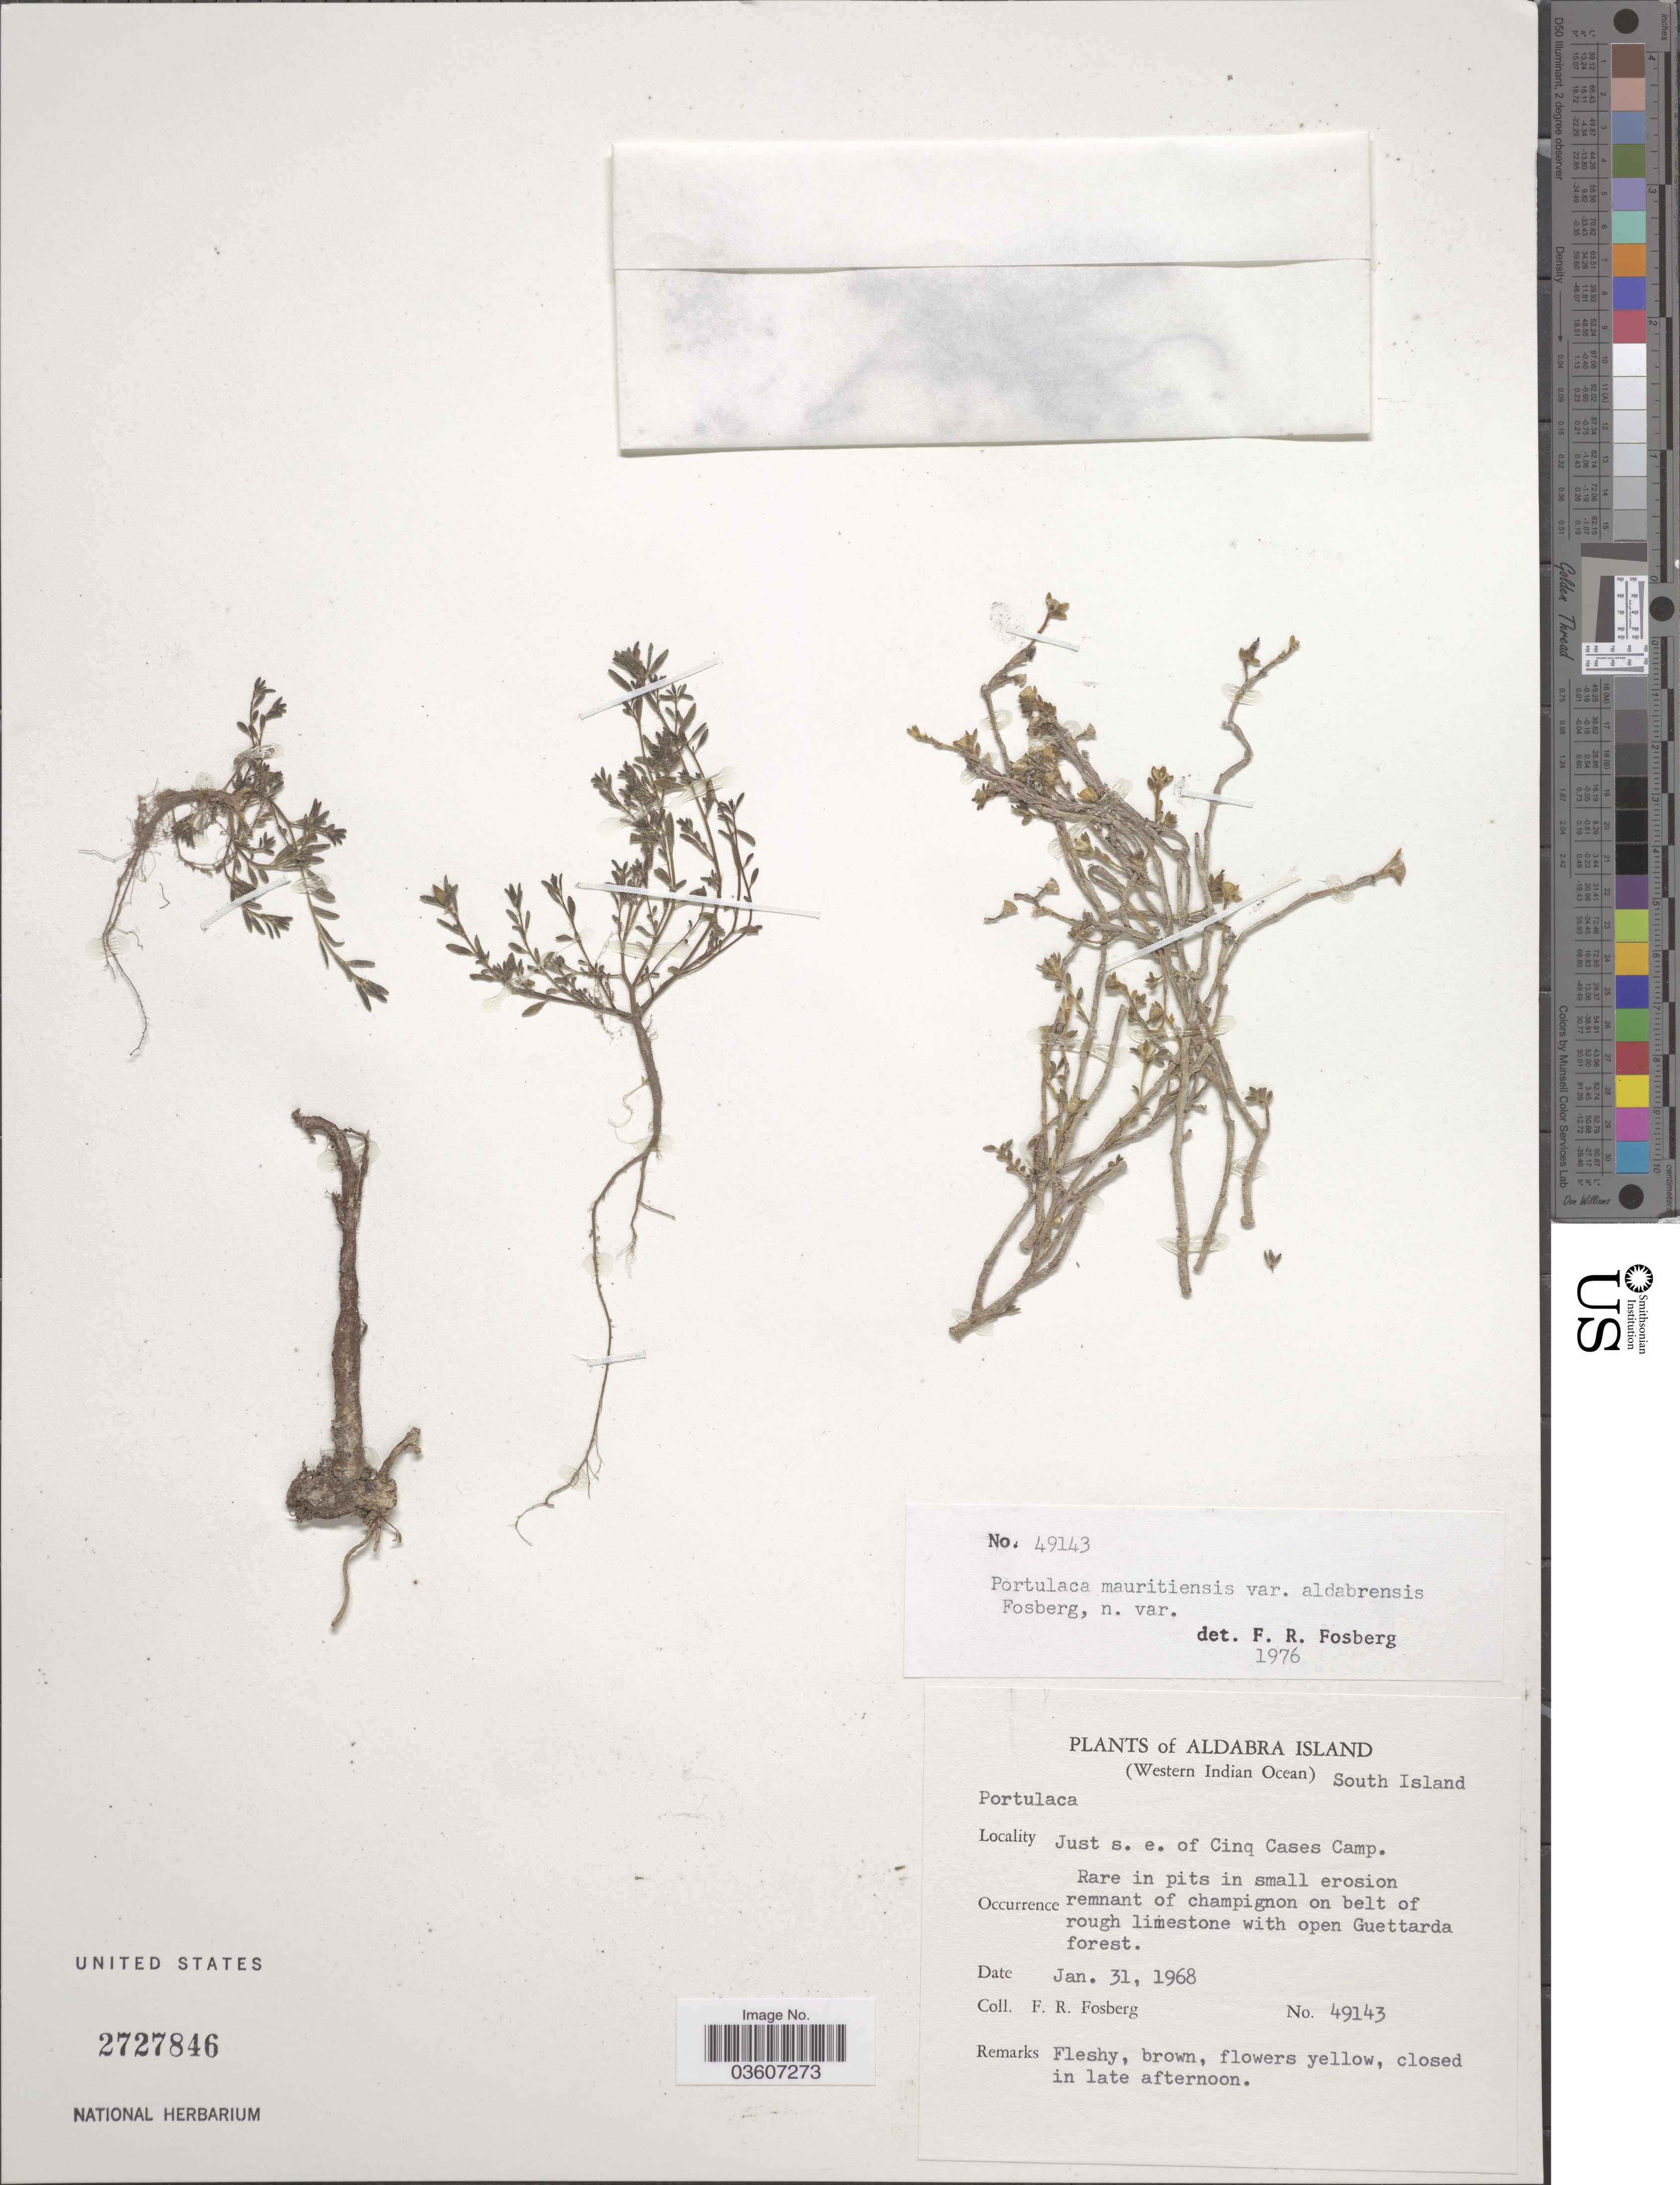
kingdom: Plantae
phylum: Tracheophyta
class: Magnoliopsida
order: Caryophyllales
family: Portulacaceae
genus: Portulaca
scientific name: Portulaca mauritiensis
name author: Poelln.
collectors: F. R. Fosberg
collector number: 49143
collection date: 1968-01-31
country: Seychelles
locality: Aldabra Island (Western Indian Ocean) South Island. Just s.e. of Cinq Cases Camp.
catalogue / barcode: US 2727846